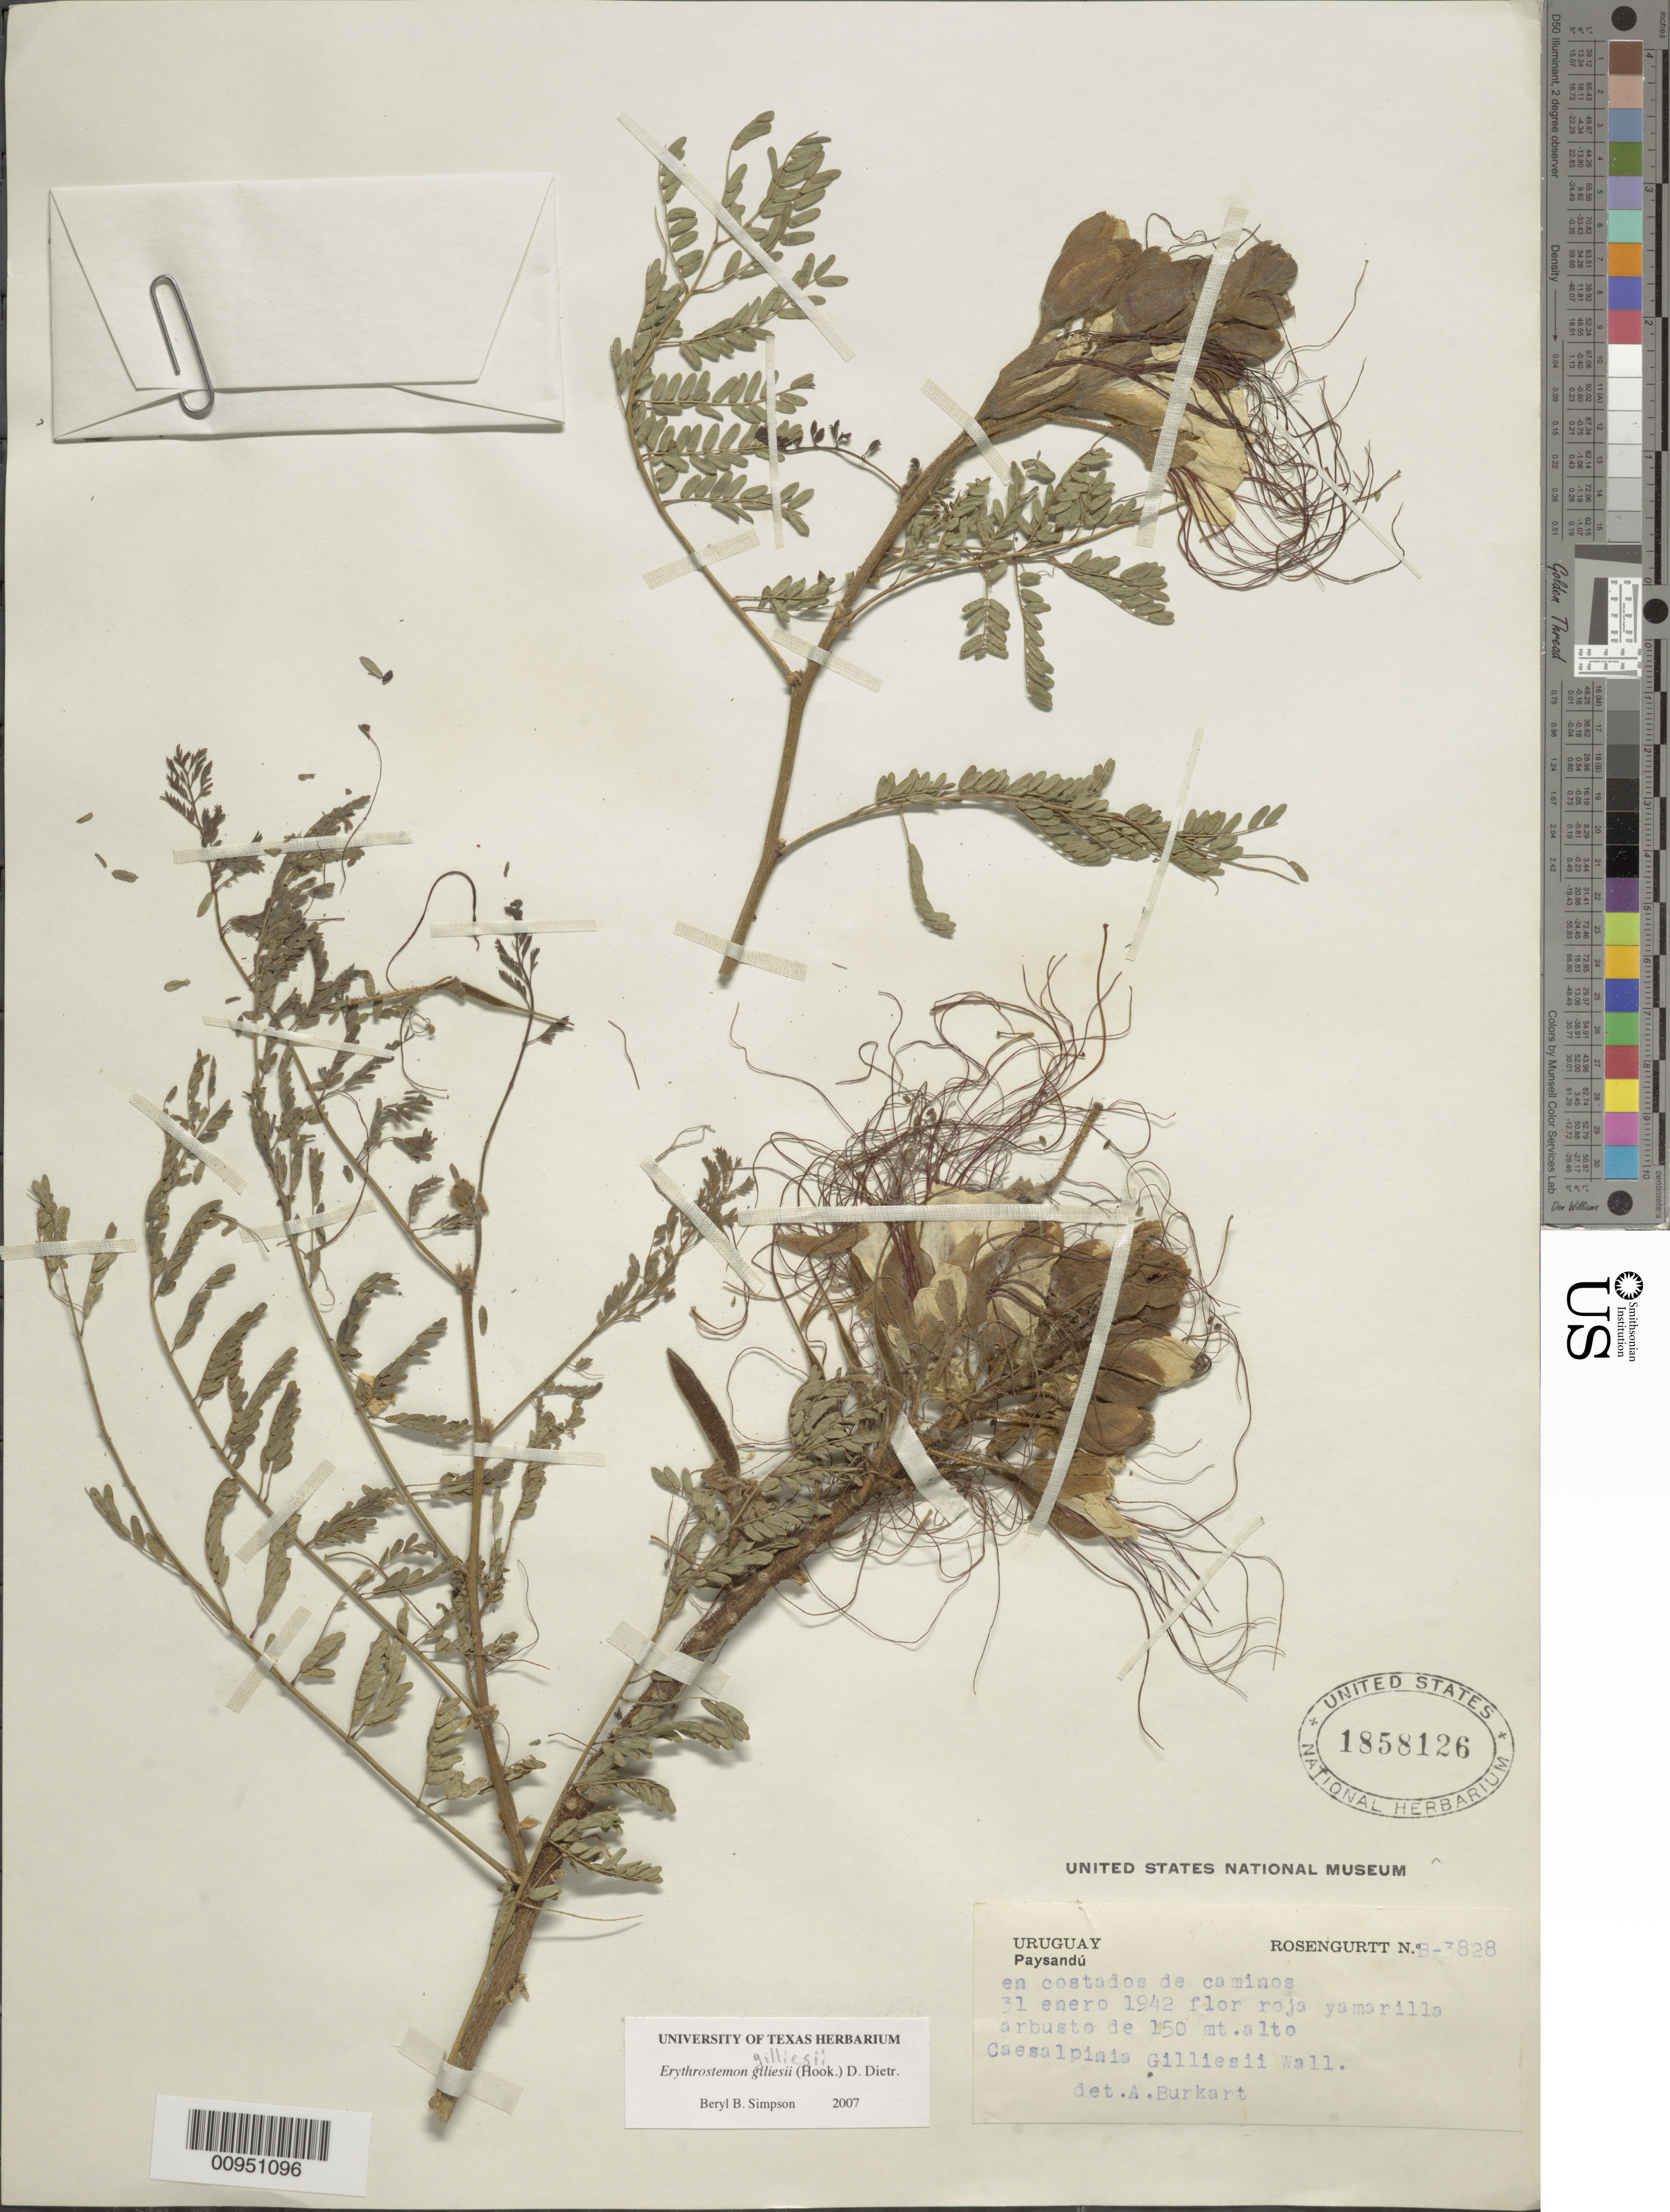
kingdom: Plantae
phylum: Tracheophyta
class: Magnoliopsida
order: Fabales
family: Fabaceae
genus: Erythrostemon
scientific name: Erythrostemon gilliesii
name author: (Hook.) Klotzsch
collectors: B. Rosengurtt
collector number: B-3828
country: Uruguay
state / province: Paysandú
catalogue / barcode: US 1858126